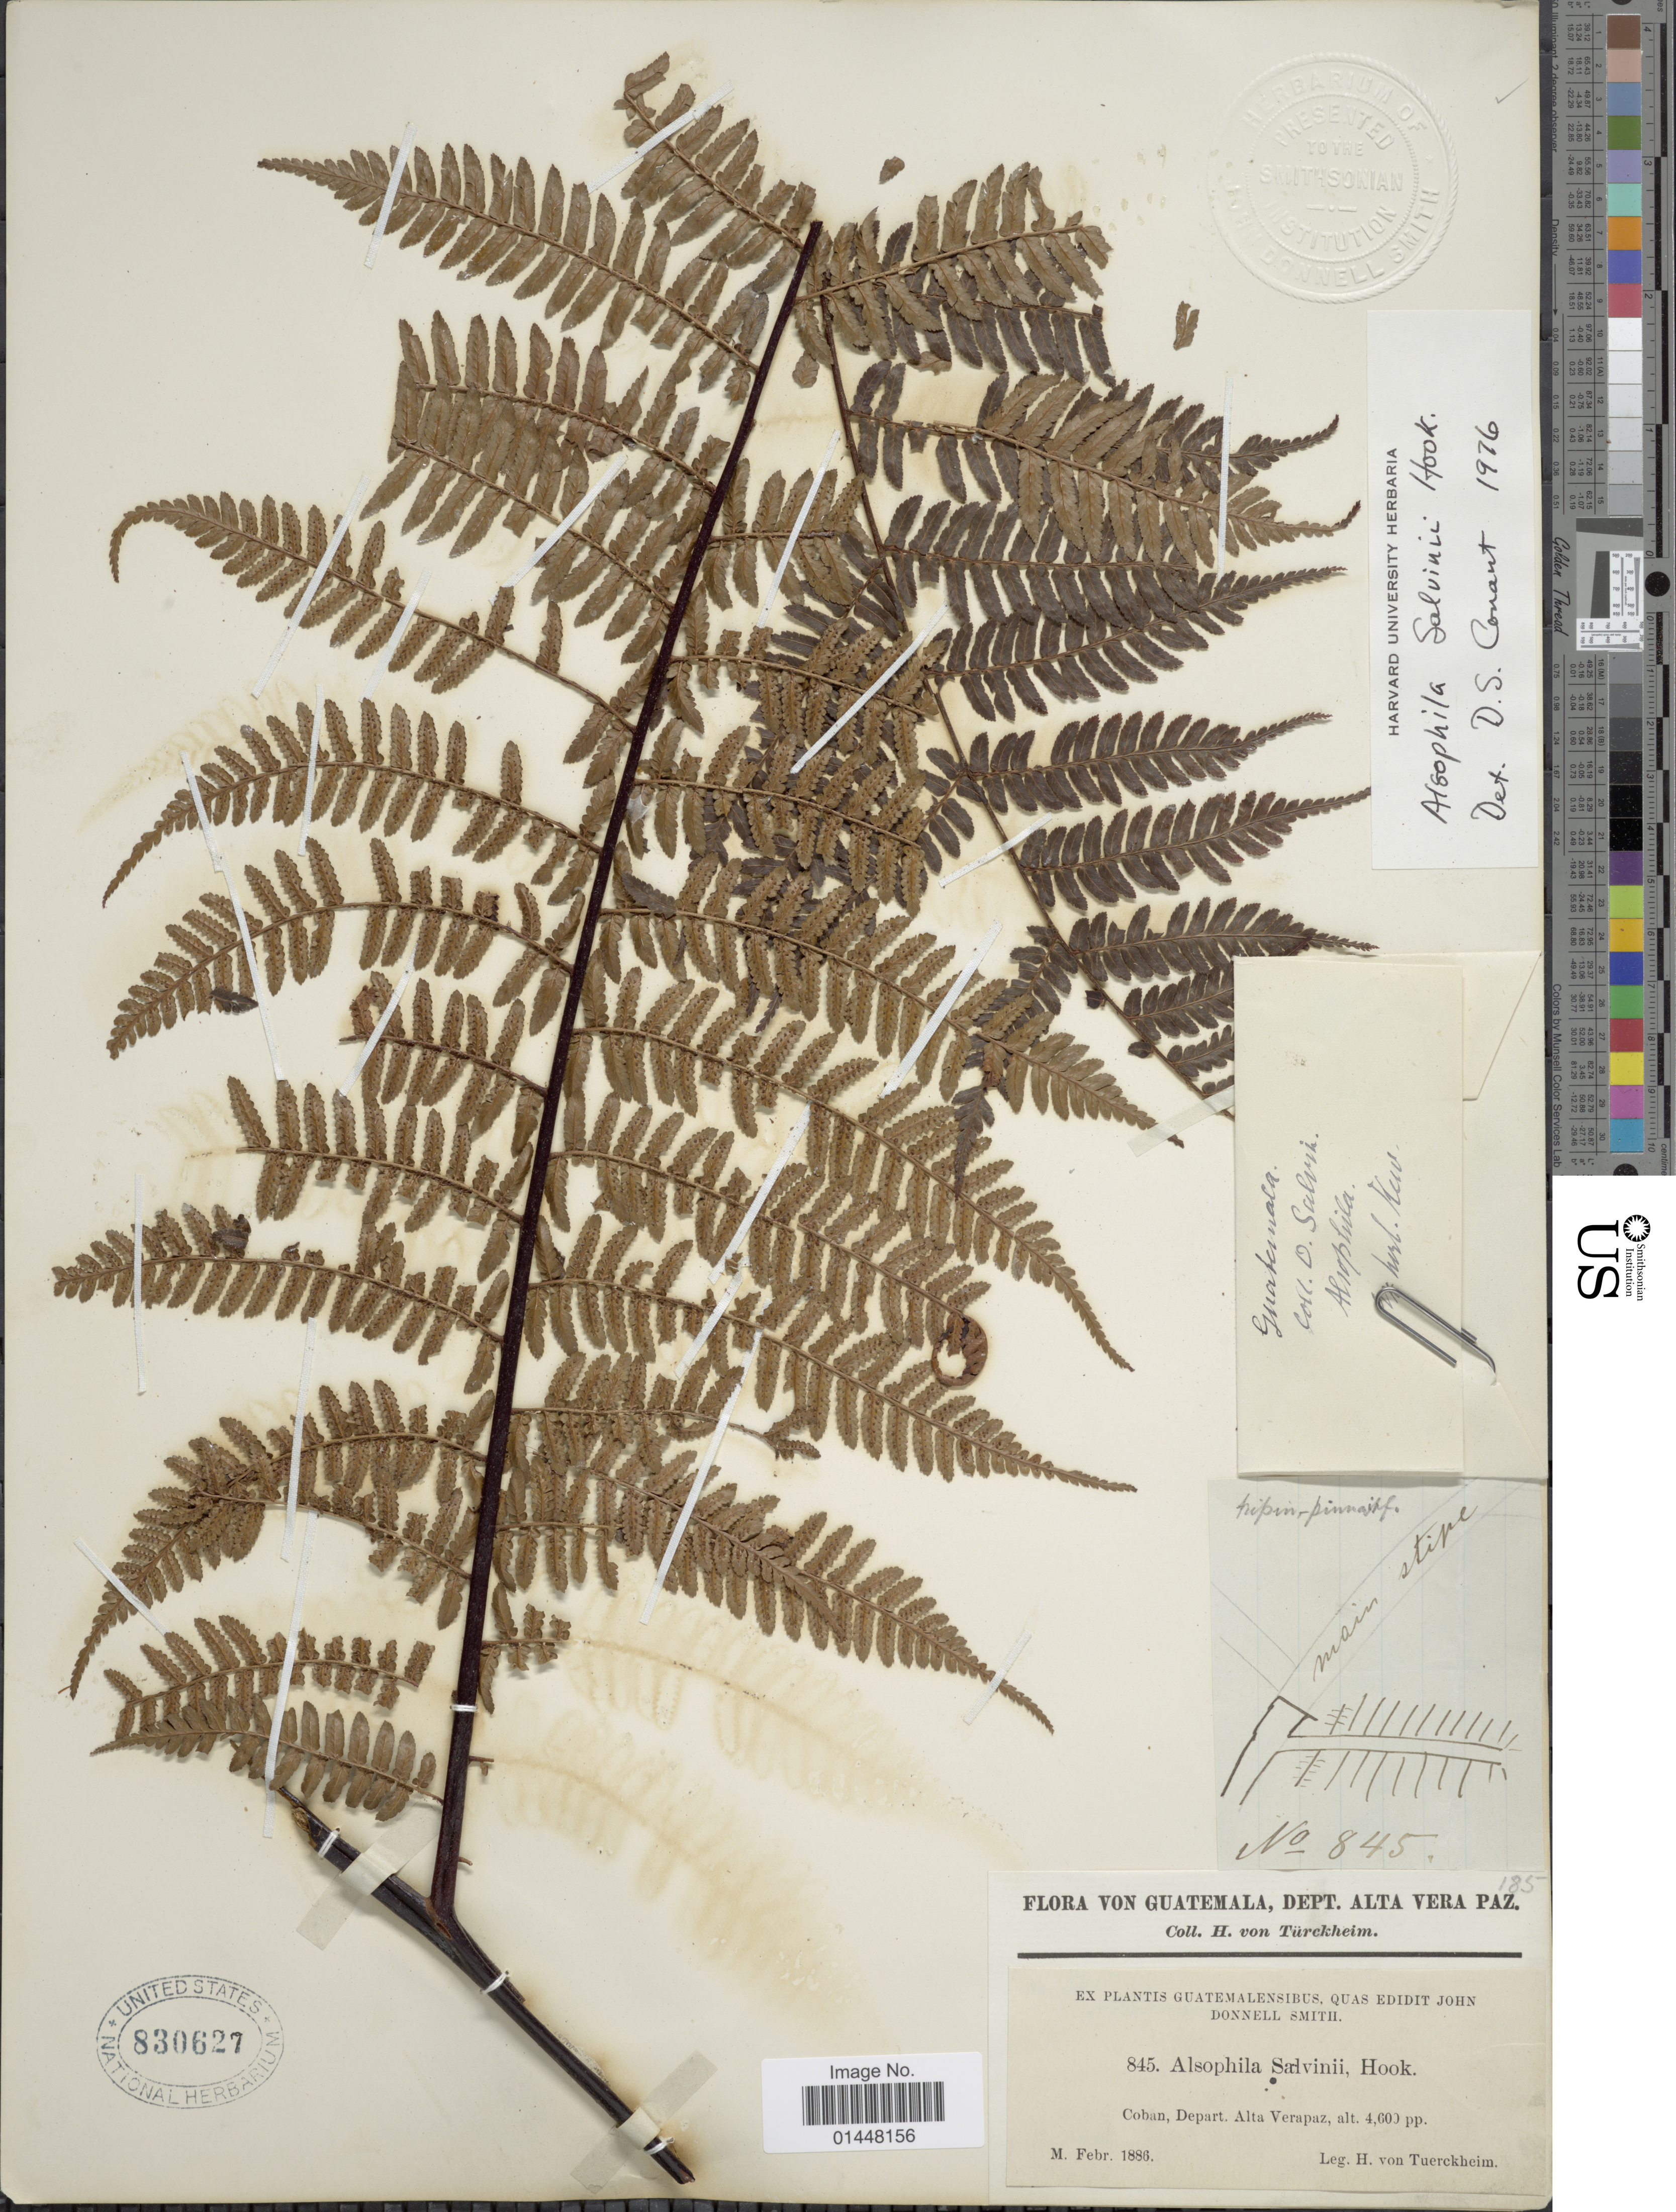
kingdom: Plantae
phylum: Tracheophyta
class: Polypodiopsida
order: Cyatheales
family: Cyatheaceae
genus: Gymnosphaera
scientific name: Gymnosphaera salvinii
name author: (Hook.)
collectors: H. von Türckheim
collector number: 845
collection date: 1886-02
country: Guatemala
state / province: Alta Verapaz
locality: Coban.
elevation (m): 1402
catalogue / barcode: US 830627